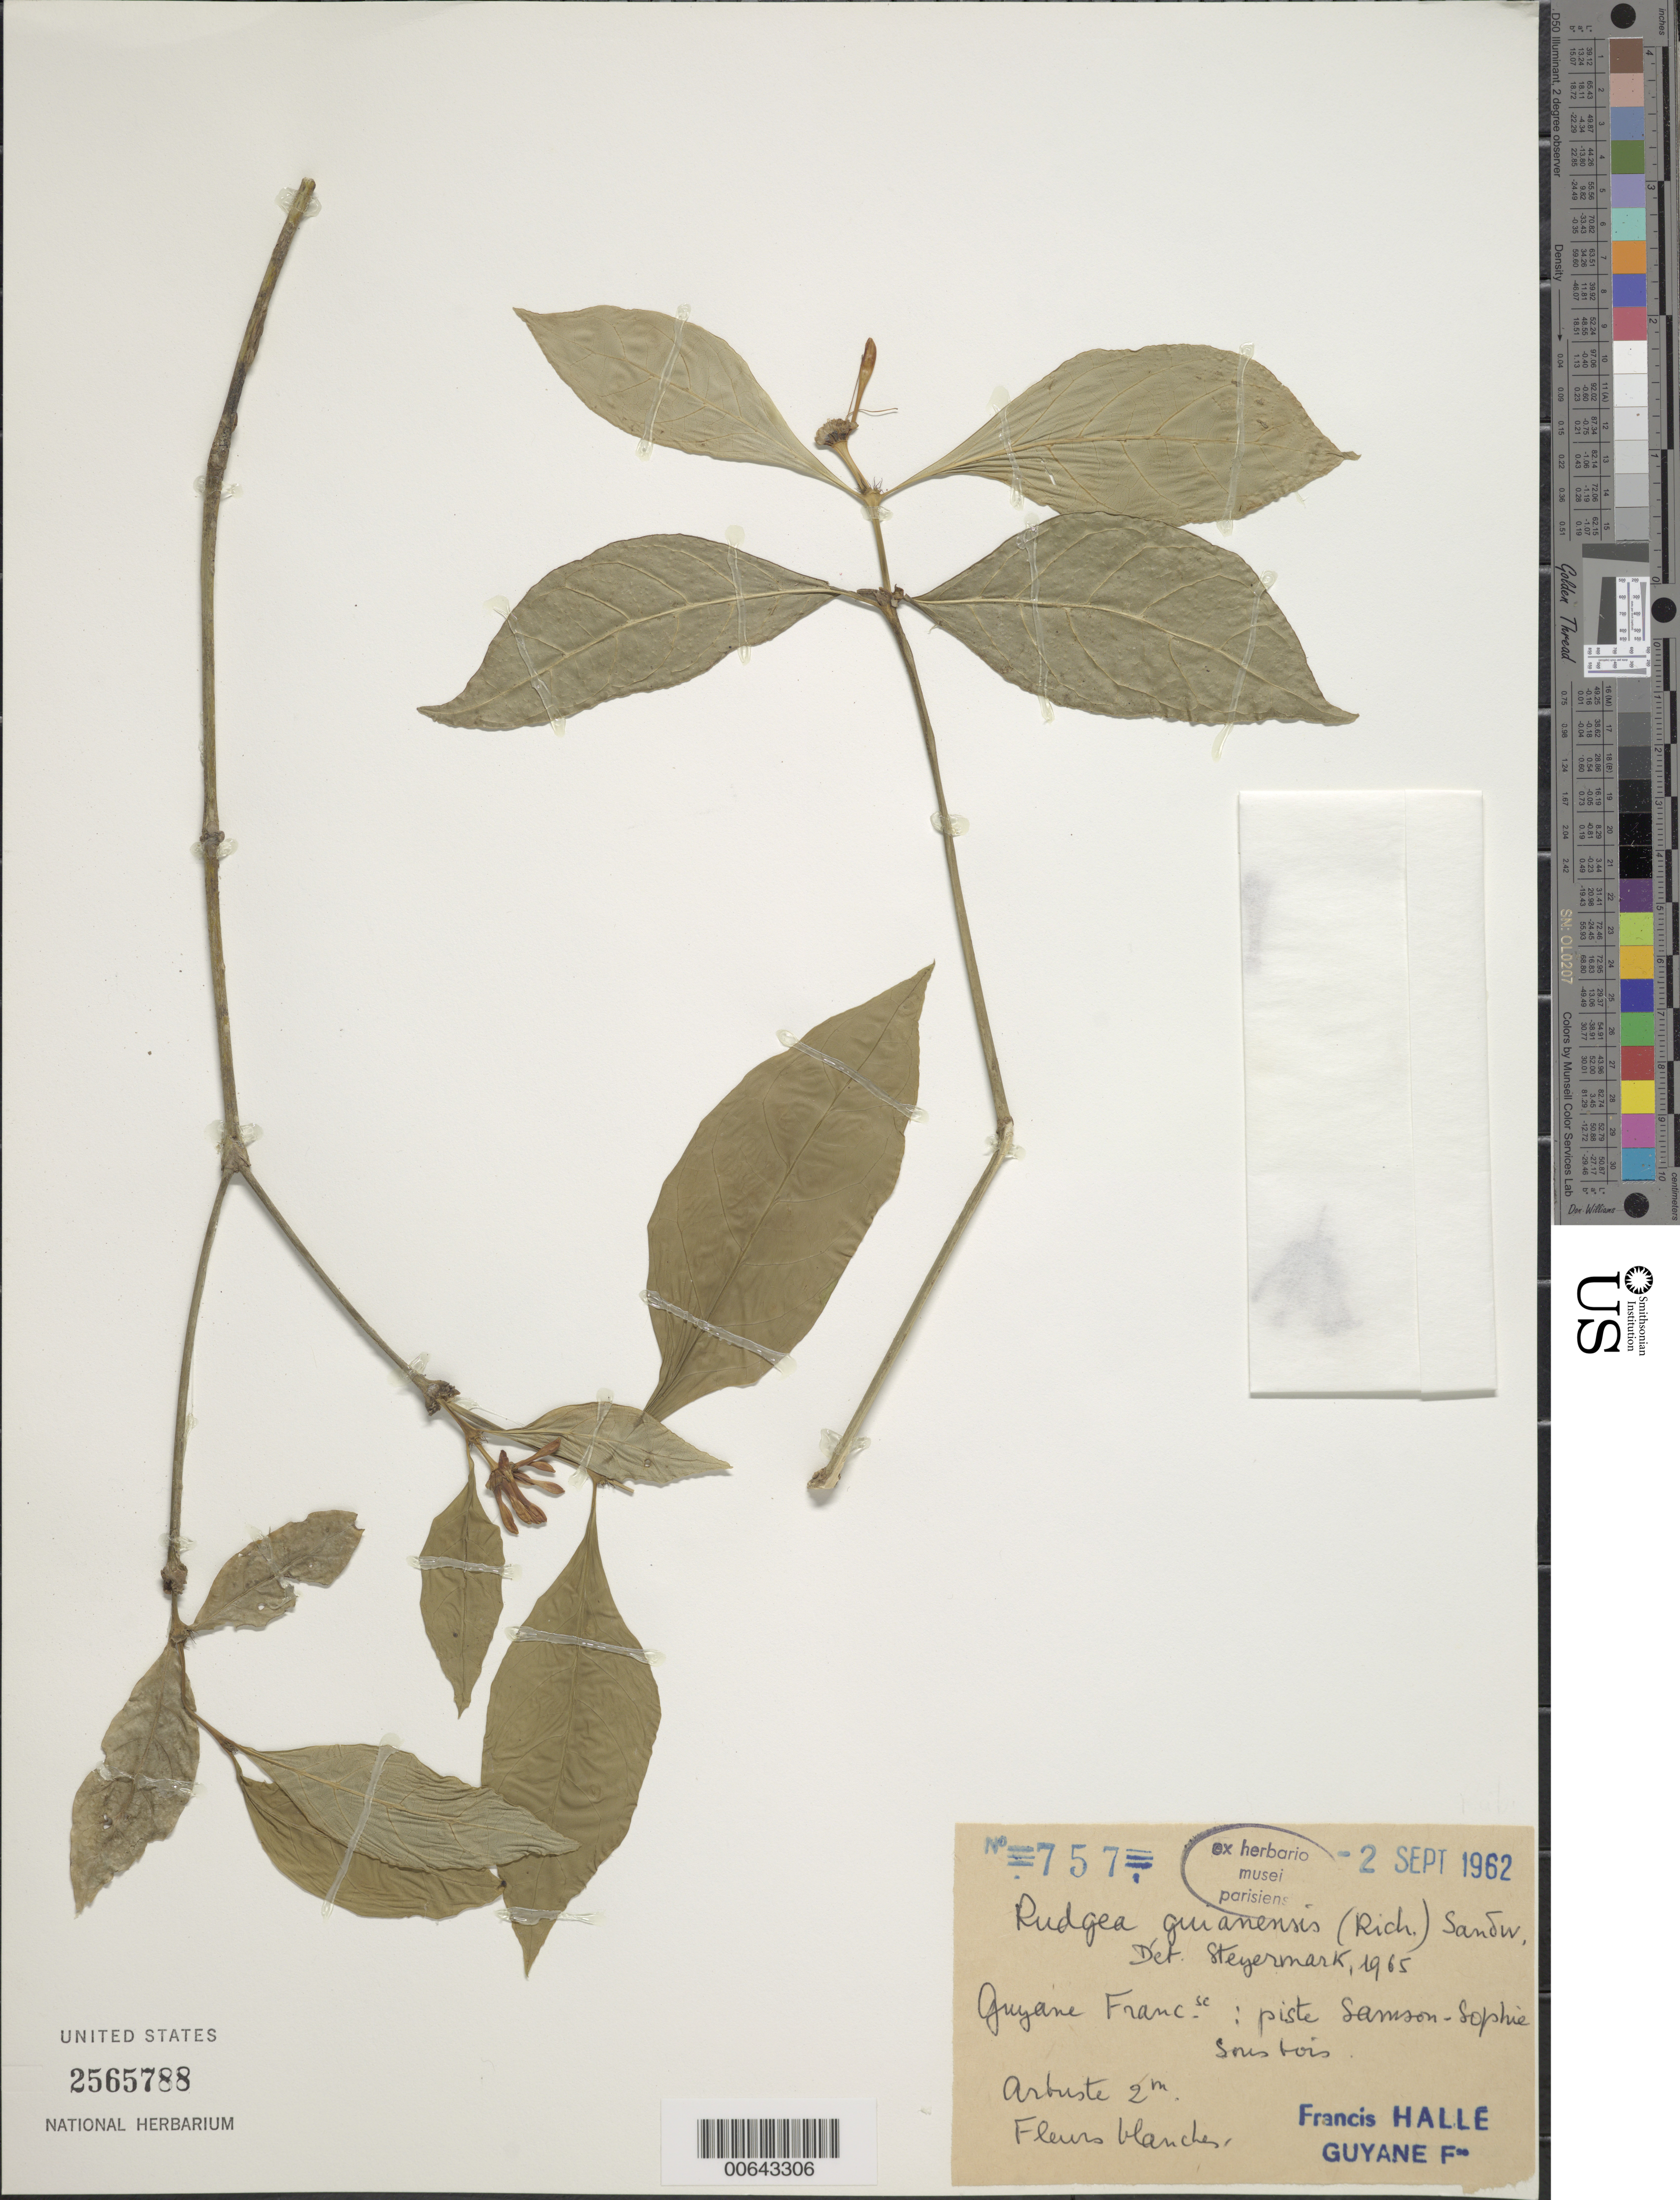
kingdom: Plantae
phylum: Tracheophyta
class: Magnoliopsida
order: Gentianales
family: Rubiaceae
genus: Rudgea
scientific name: Rudgea guyanensis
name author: (A. Rich.) Sandwith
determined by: Steyermark, Julian A., (VEN)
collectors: F. Hallé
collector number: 757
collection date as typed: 2-Sep-62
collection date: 1962-09-02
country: French Guiana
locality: Piste Samson, Sophie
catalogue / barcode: US 2565788